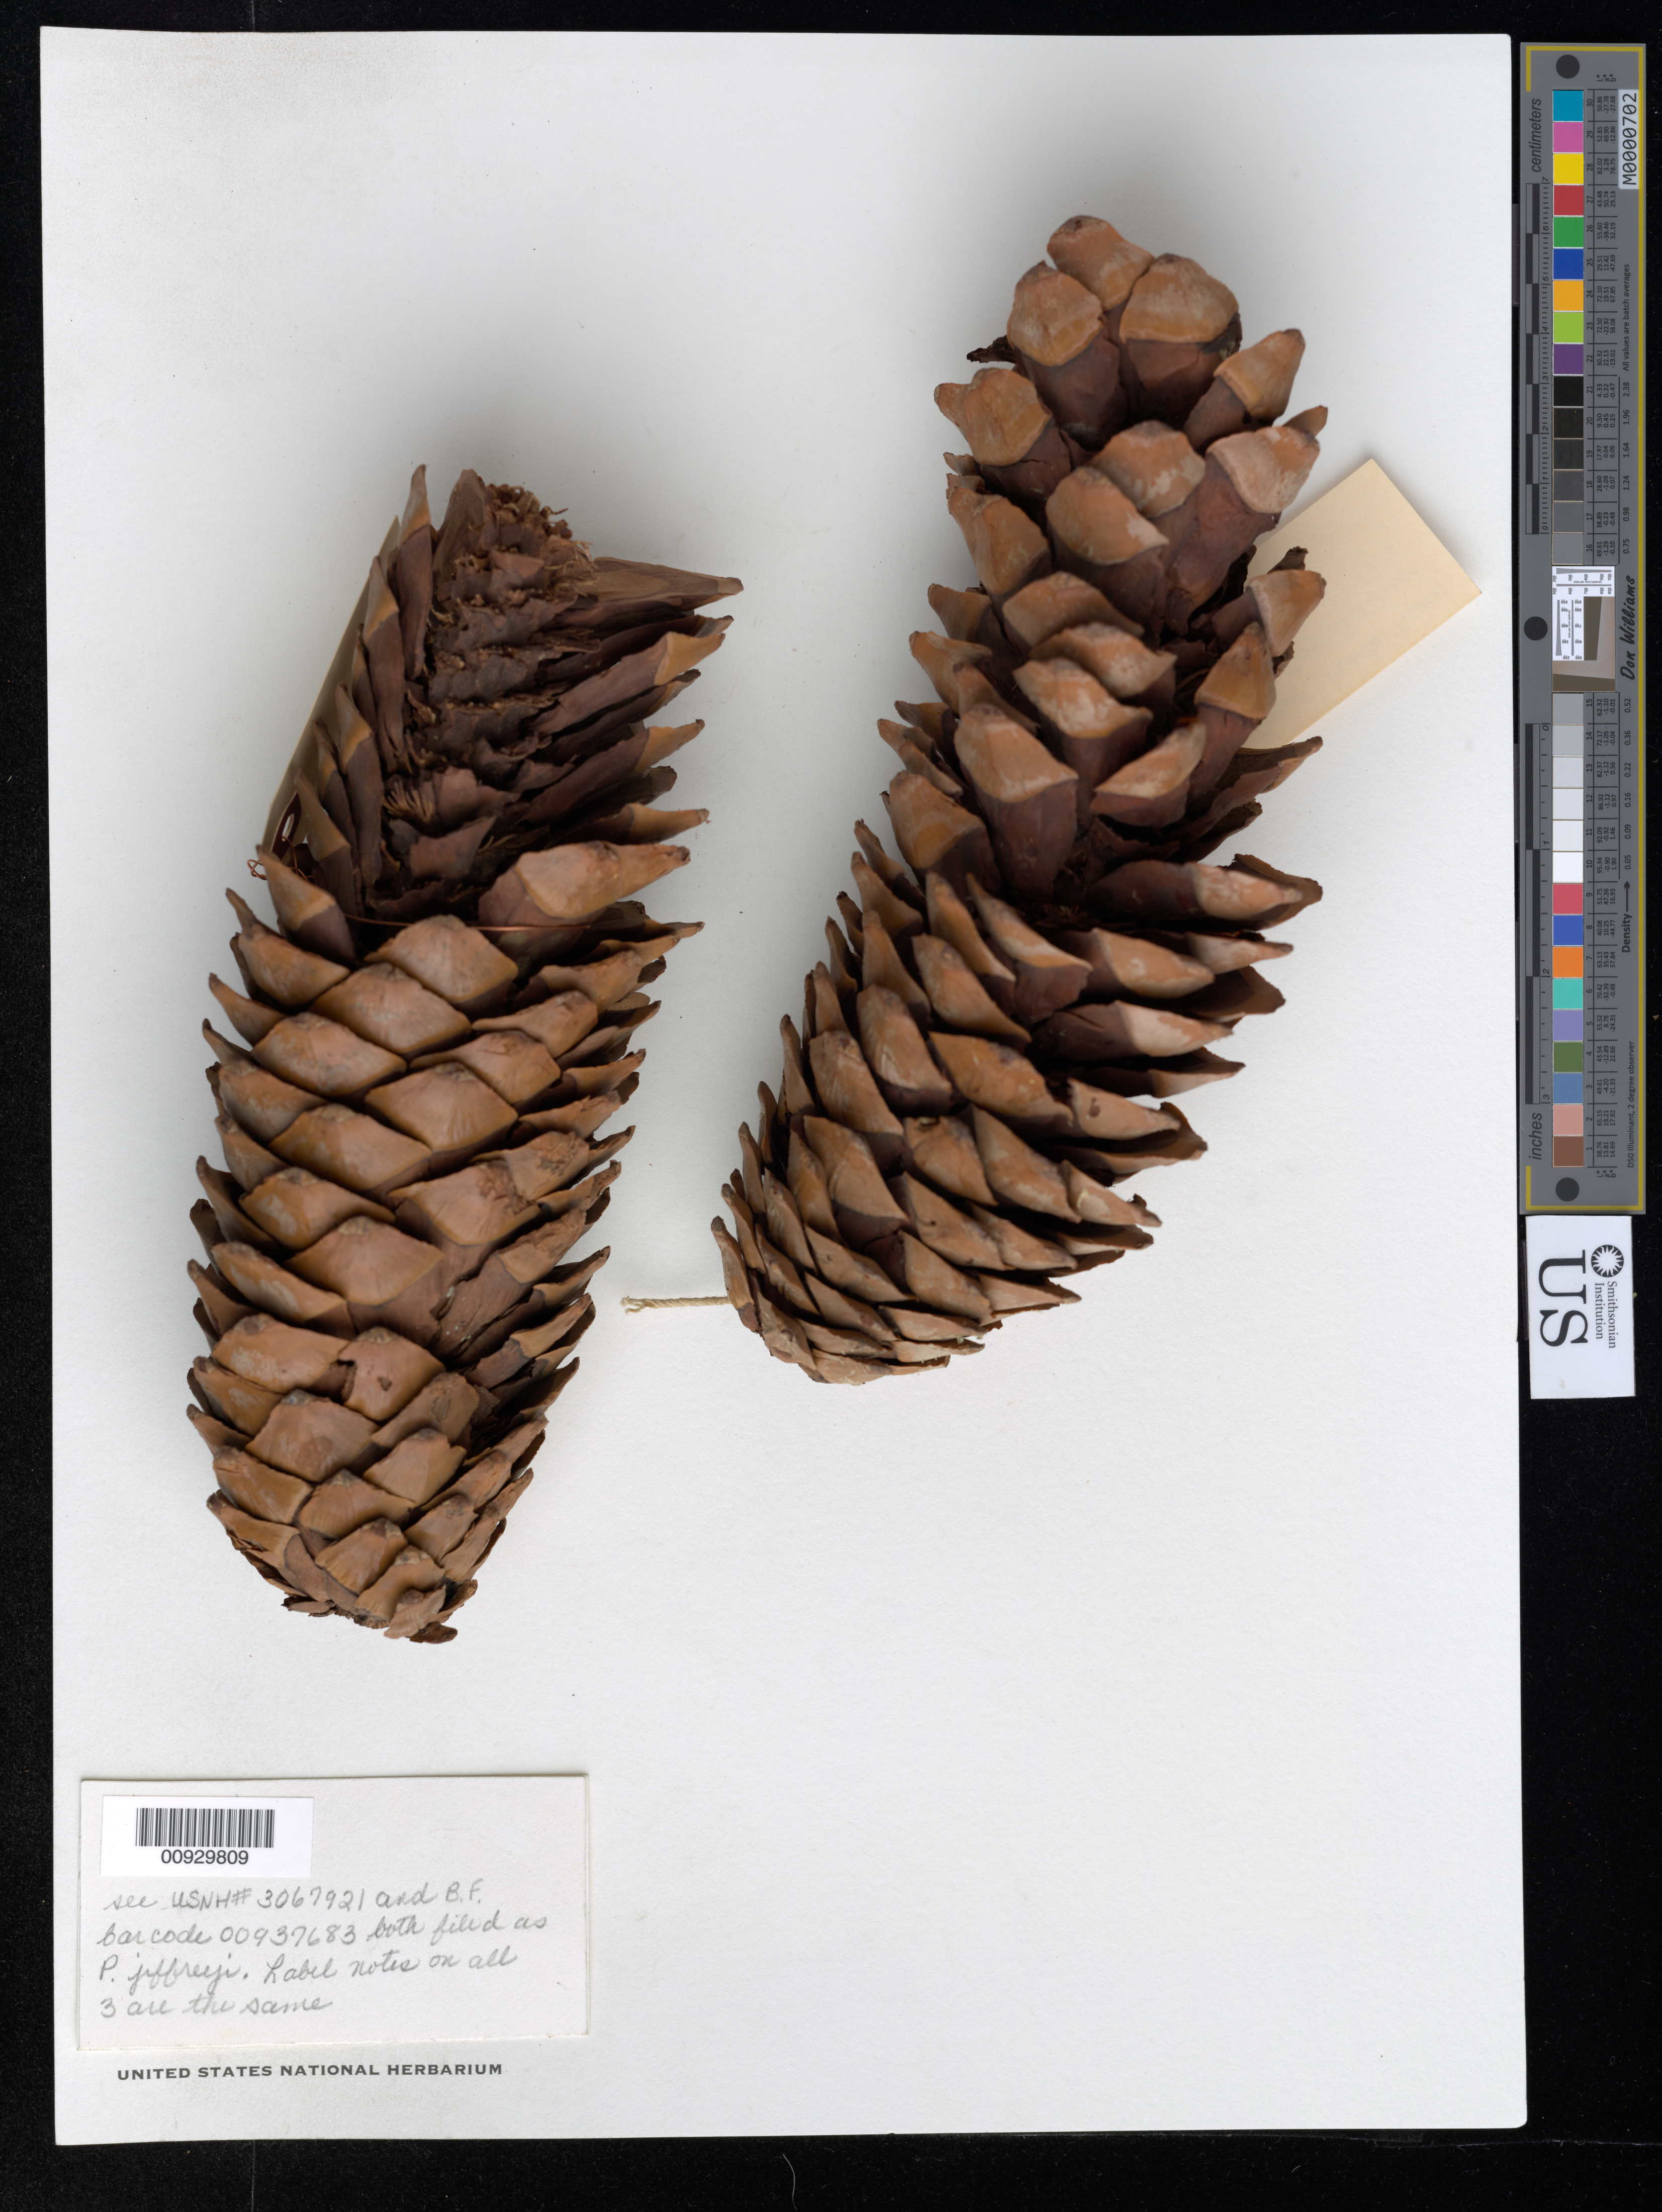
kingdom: Plantae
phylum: Tracheophyta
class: Pinopsida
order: Pinales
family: Pinaceae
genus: Pinus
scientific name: Pinus lambertiana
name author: Douglas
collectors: C. H. T. Townsend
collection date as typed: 1889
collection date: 1889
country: Mexico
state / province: Baja California Norte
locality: San Pedro Mountains, Baja California.